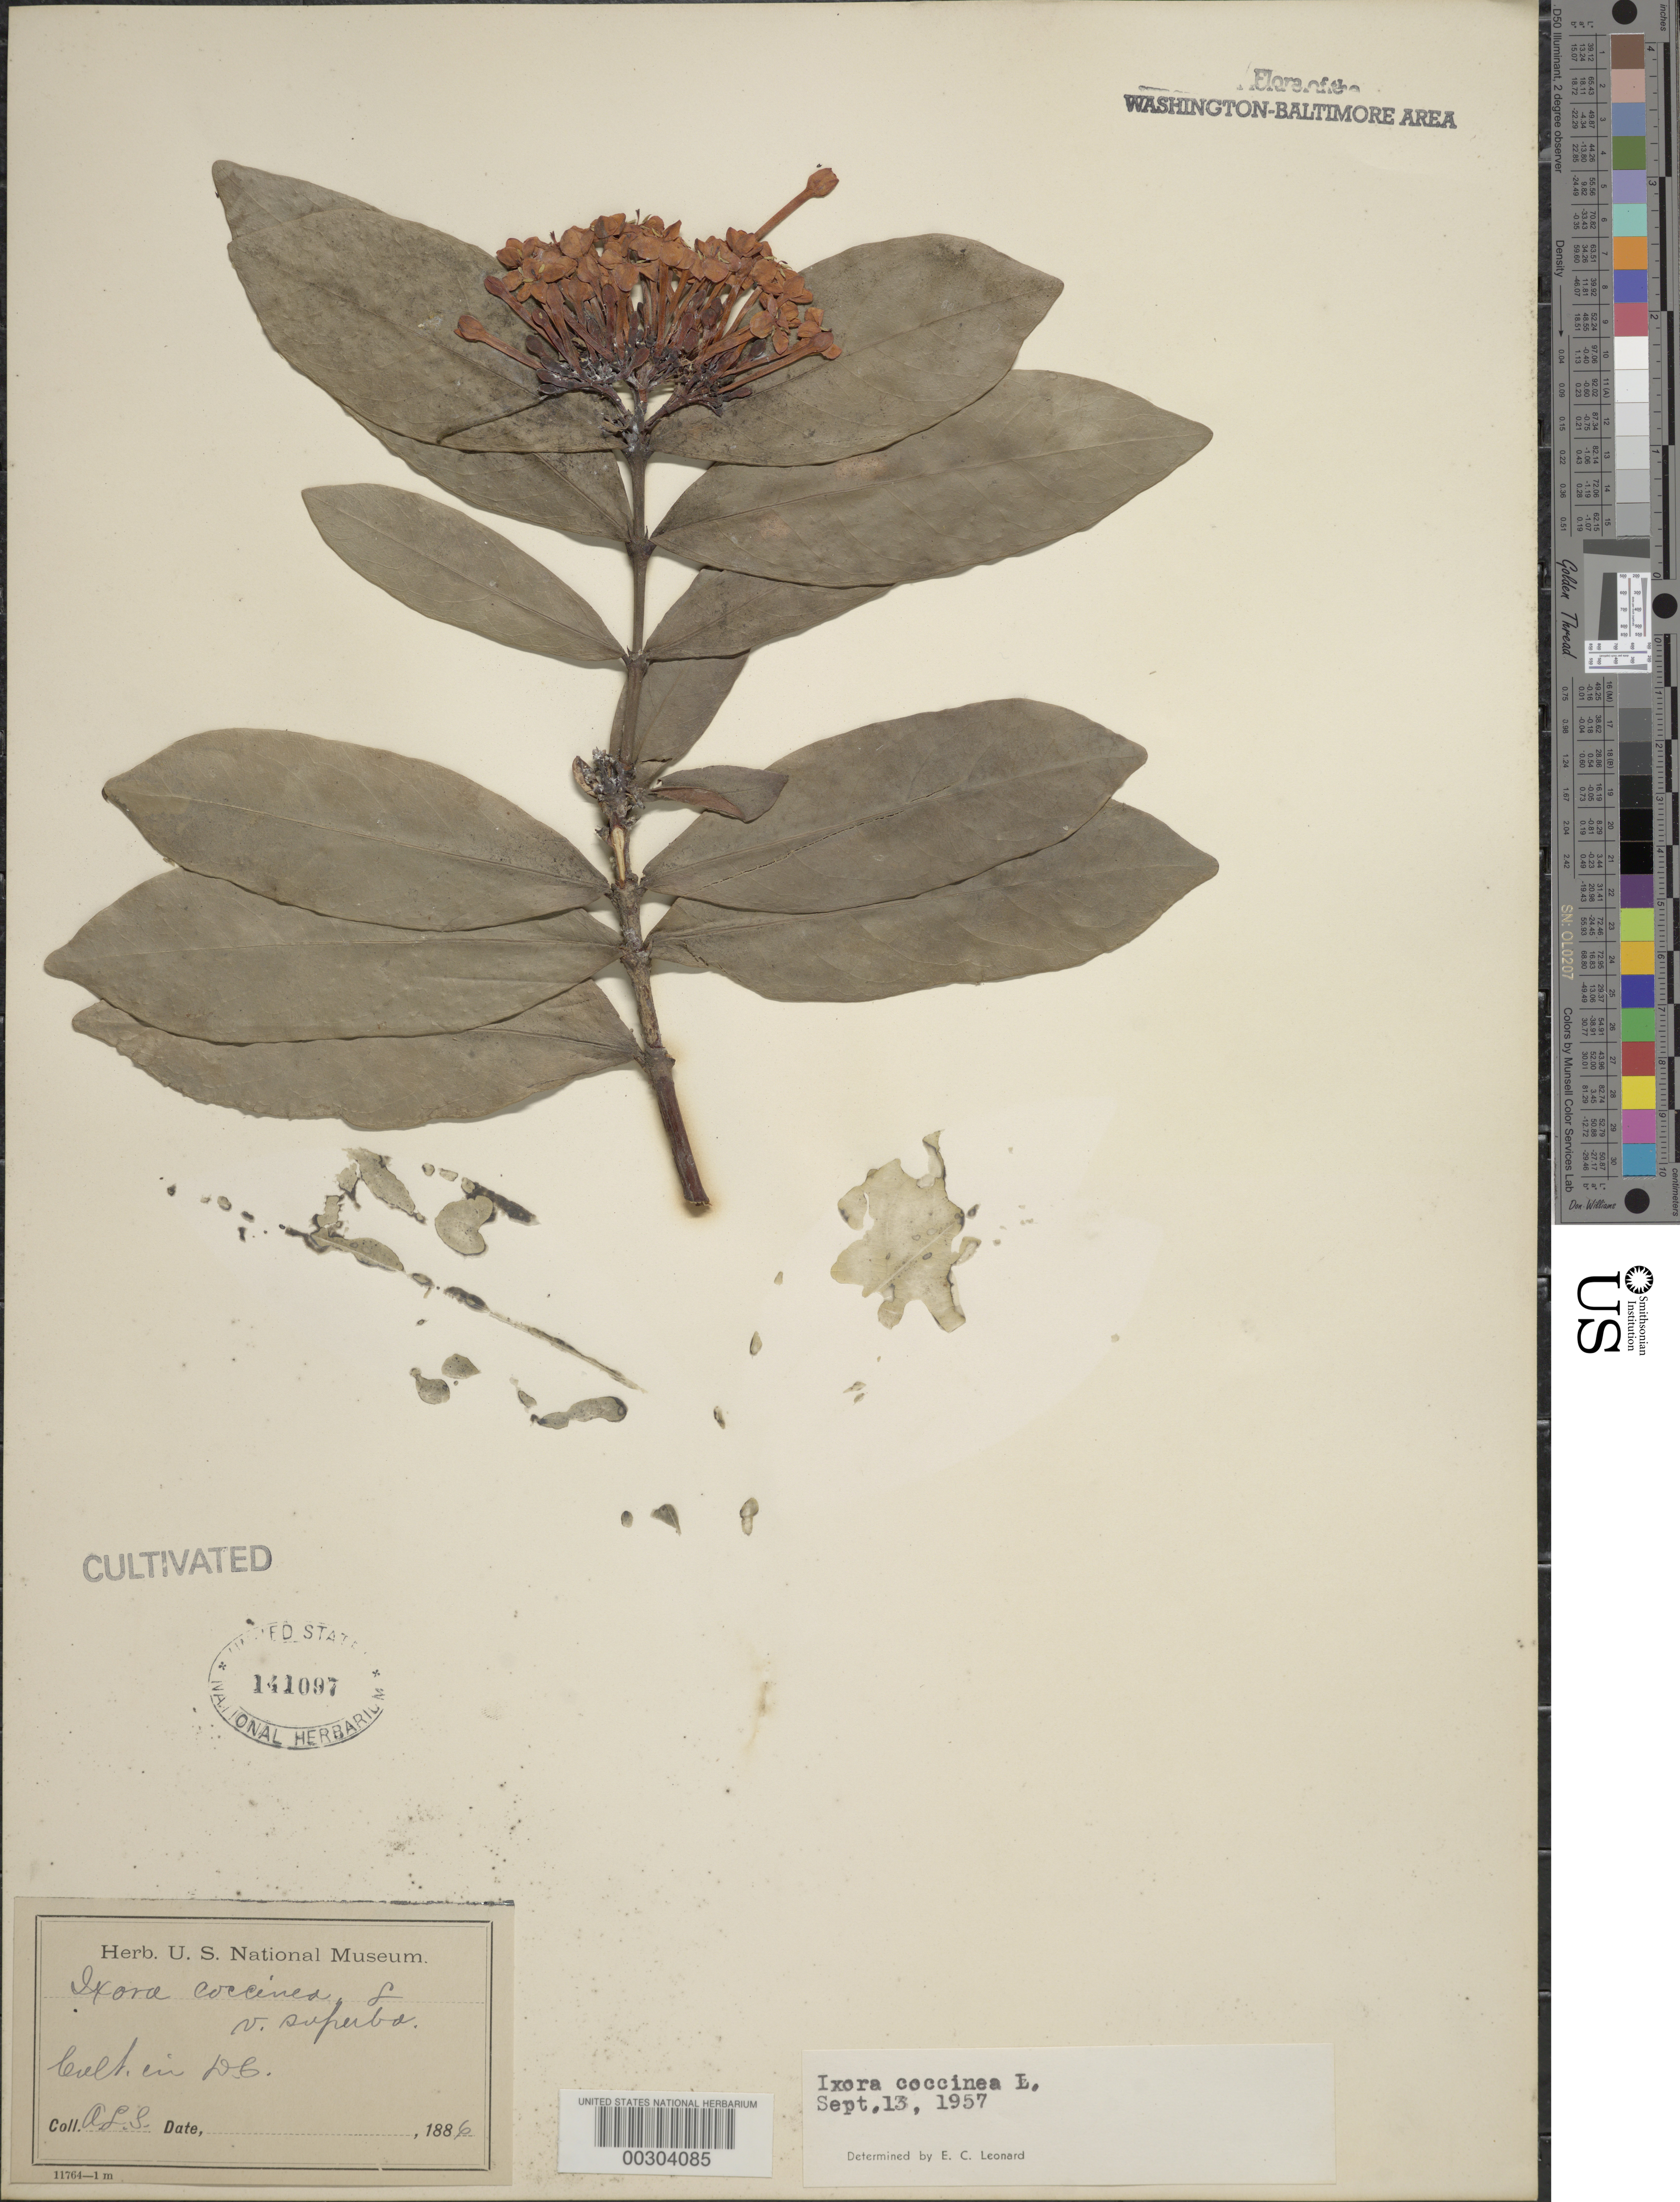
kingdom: Plantae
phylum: Tracheophyta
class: Magnoliopsida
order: Gentianales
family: Rubiaceae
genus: Ixora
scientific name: Ixora coccinea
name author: L.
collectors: A. L. Schott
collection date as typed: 1886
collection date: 1886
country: United States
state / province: District of Columbia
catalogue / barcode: US 141097